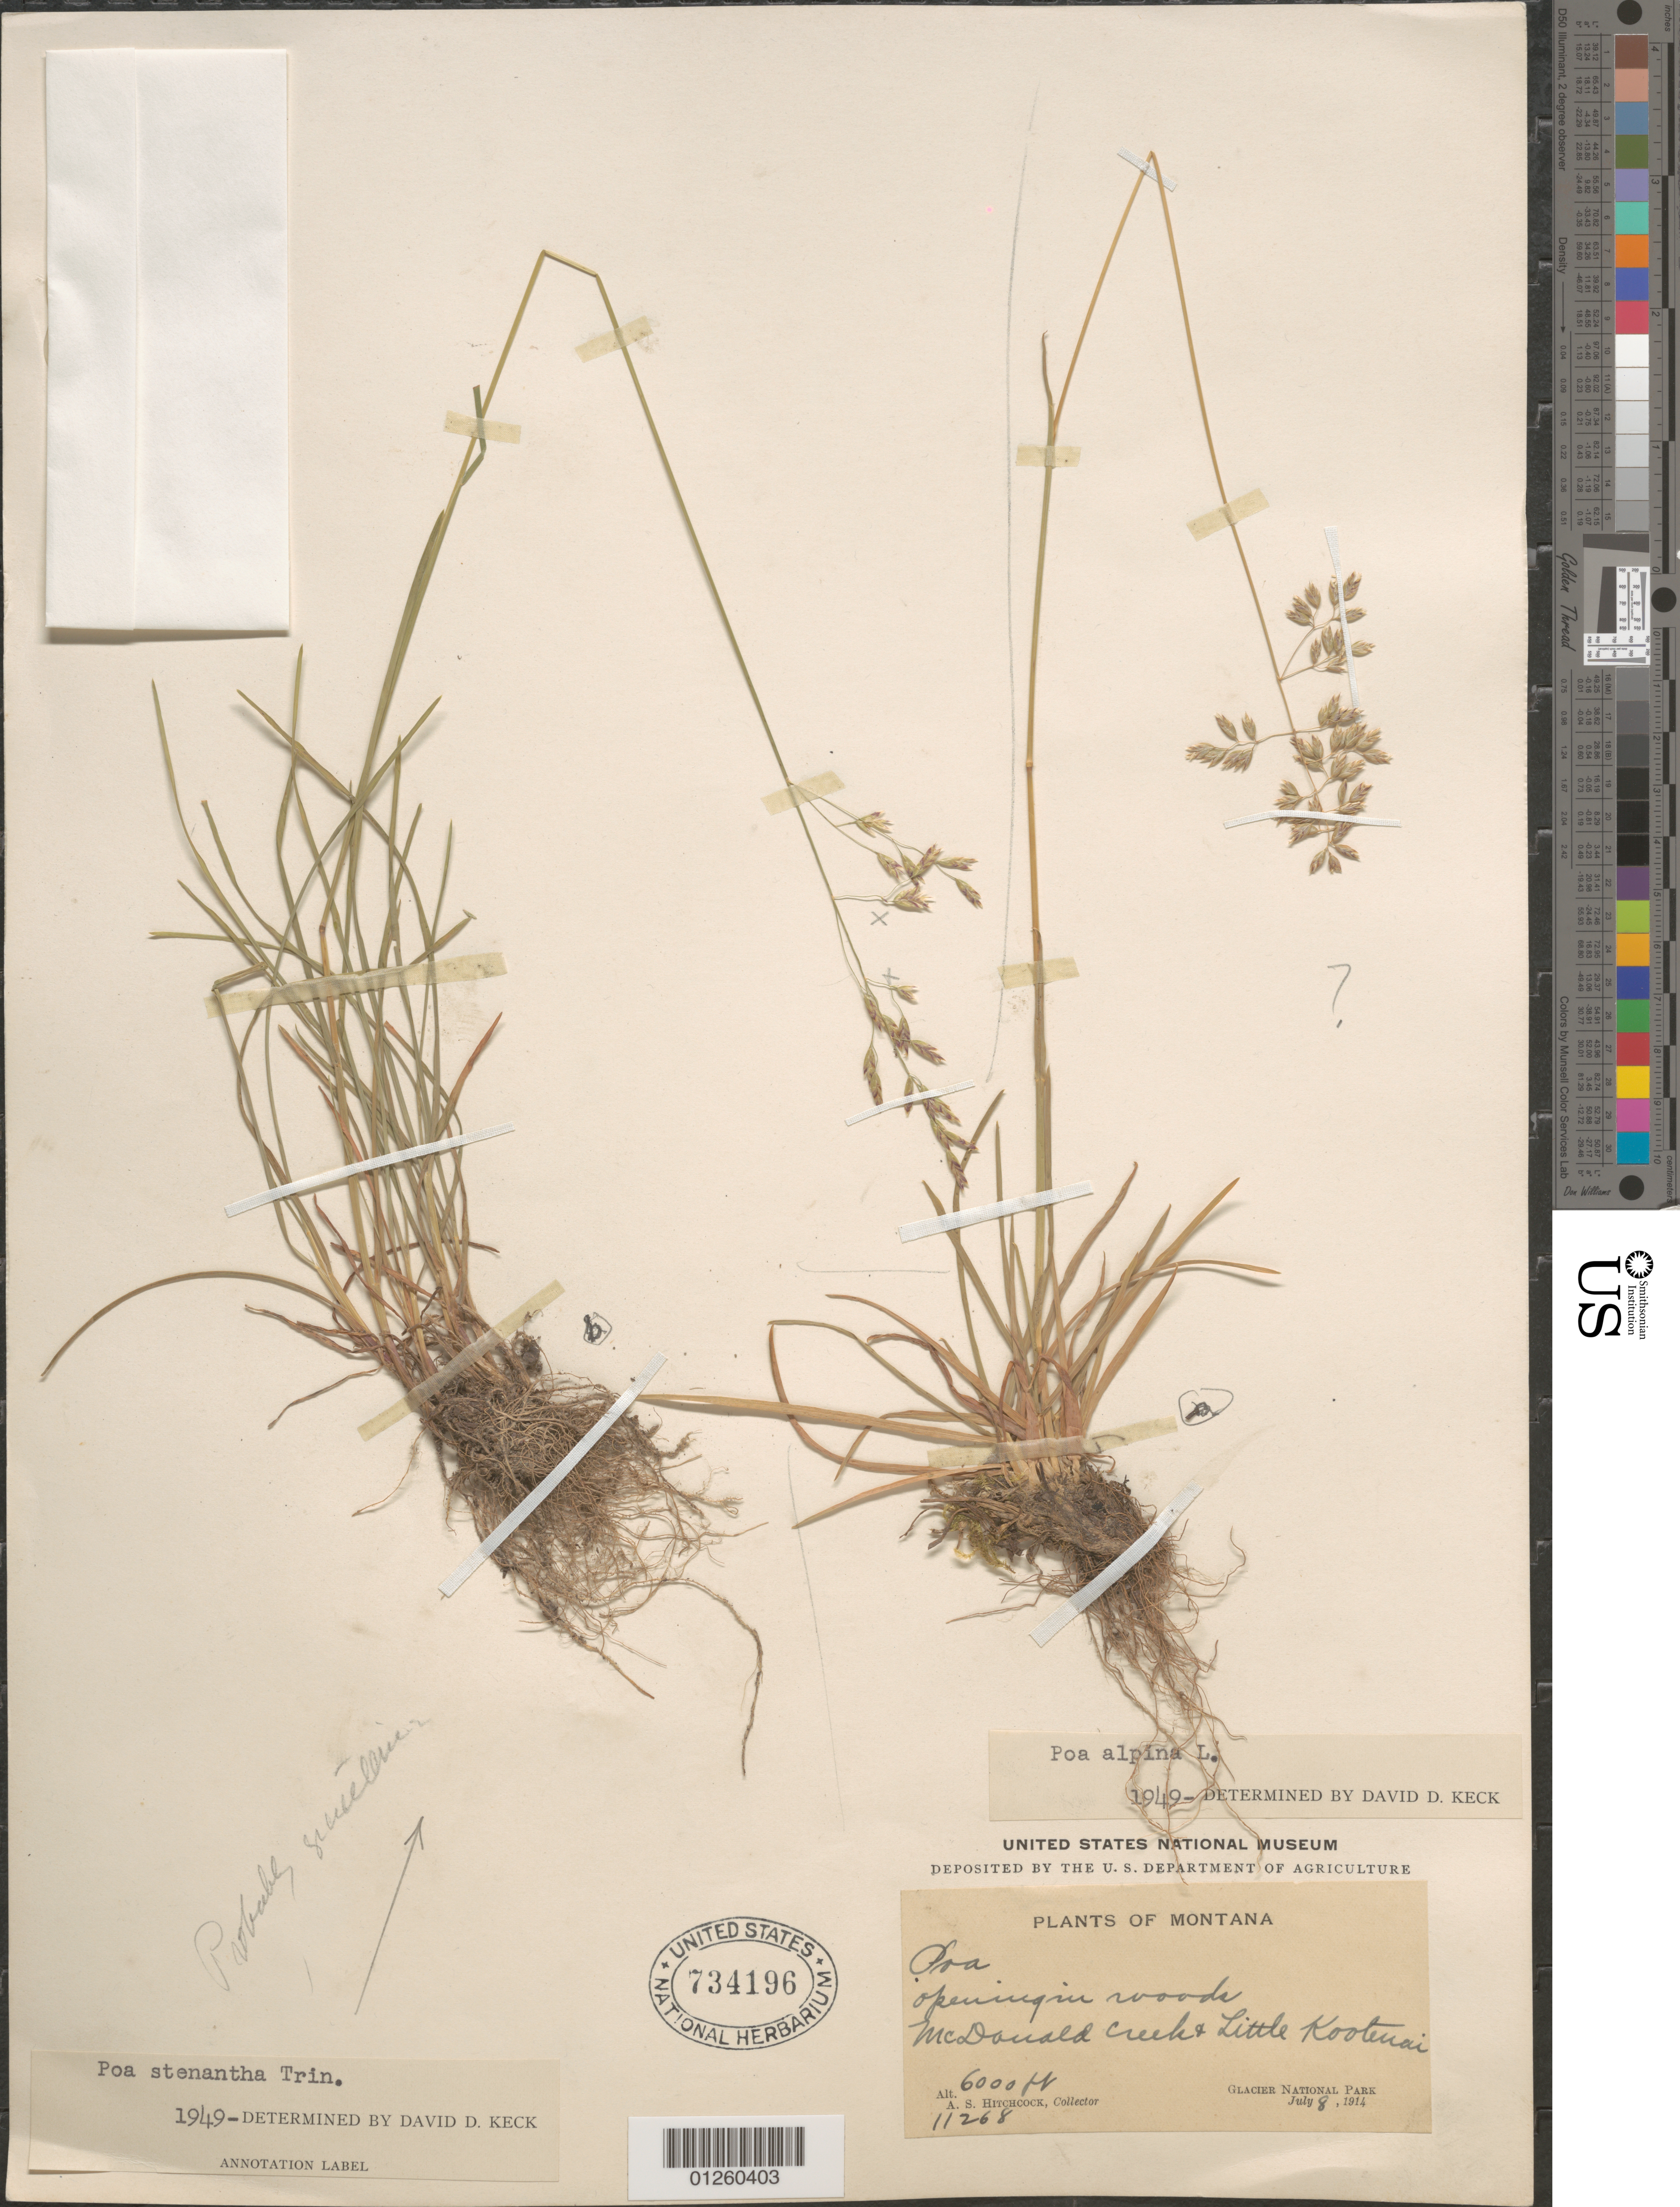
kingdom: Plantae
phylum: Tracheophyta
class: Liliopsida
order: Poales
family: Poaceae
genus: Poa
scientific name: Poa stenantha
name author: Trin.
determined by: Soreng, Robert J., Research Associate (BOT), Smithsonian Institution - National Museum of Natural History (UNITED STATES)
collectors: A. S. Hitchcock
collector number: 11268 (p.p. b)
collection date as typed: July 8, 1914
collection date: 1914-07-08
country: United States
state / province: Montana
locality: McDonald Creek & Little Kootenai. Glacier National Park.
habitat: opening in woods.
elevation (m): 1829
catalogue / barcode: US 734196